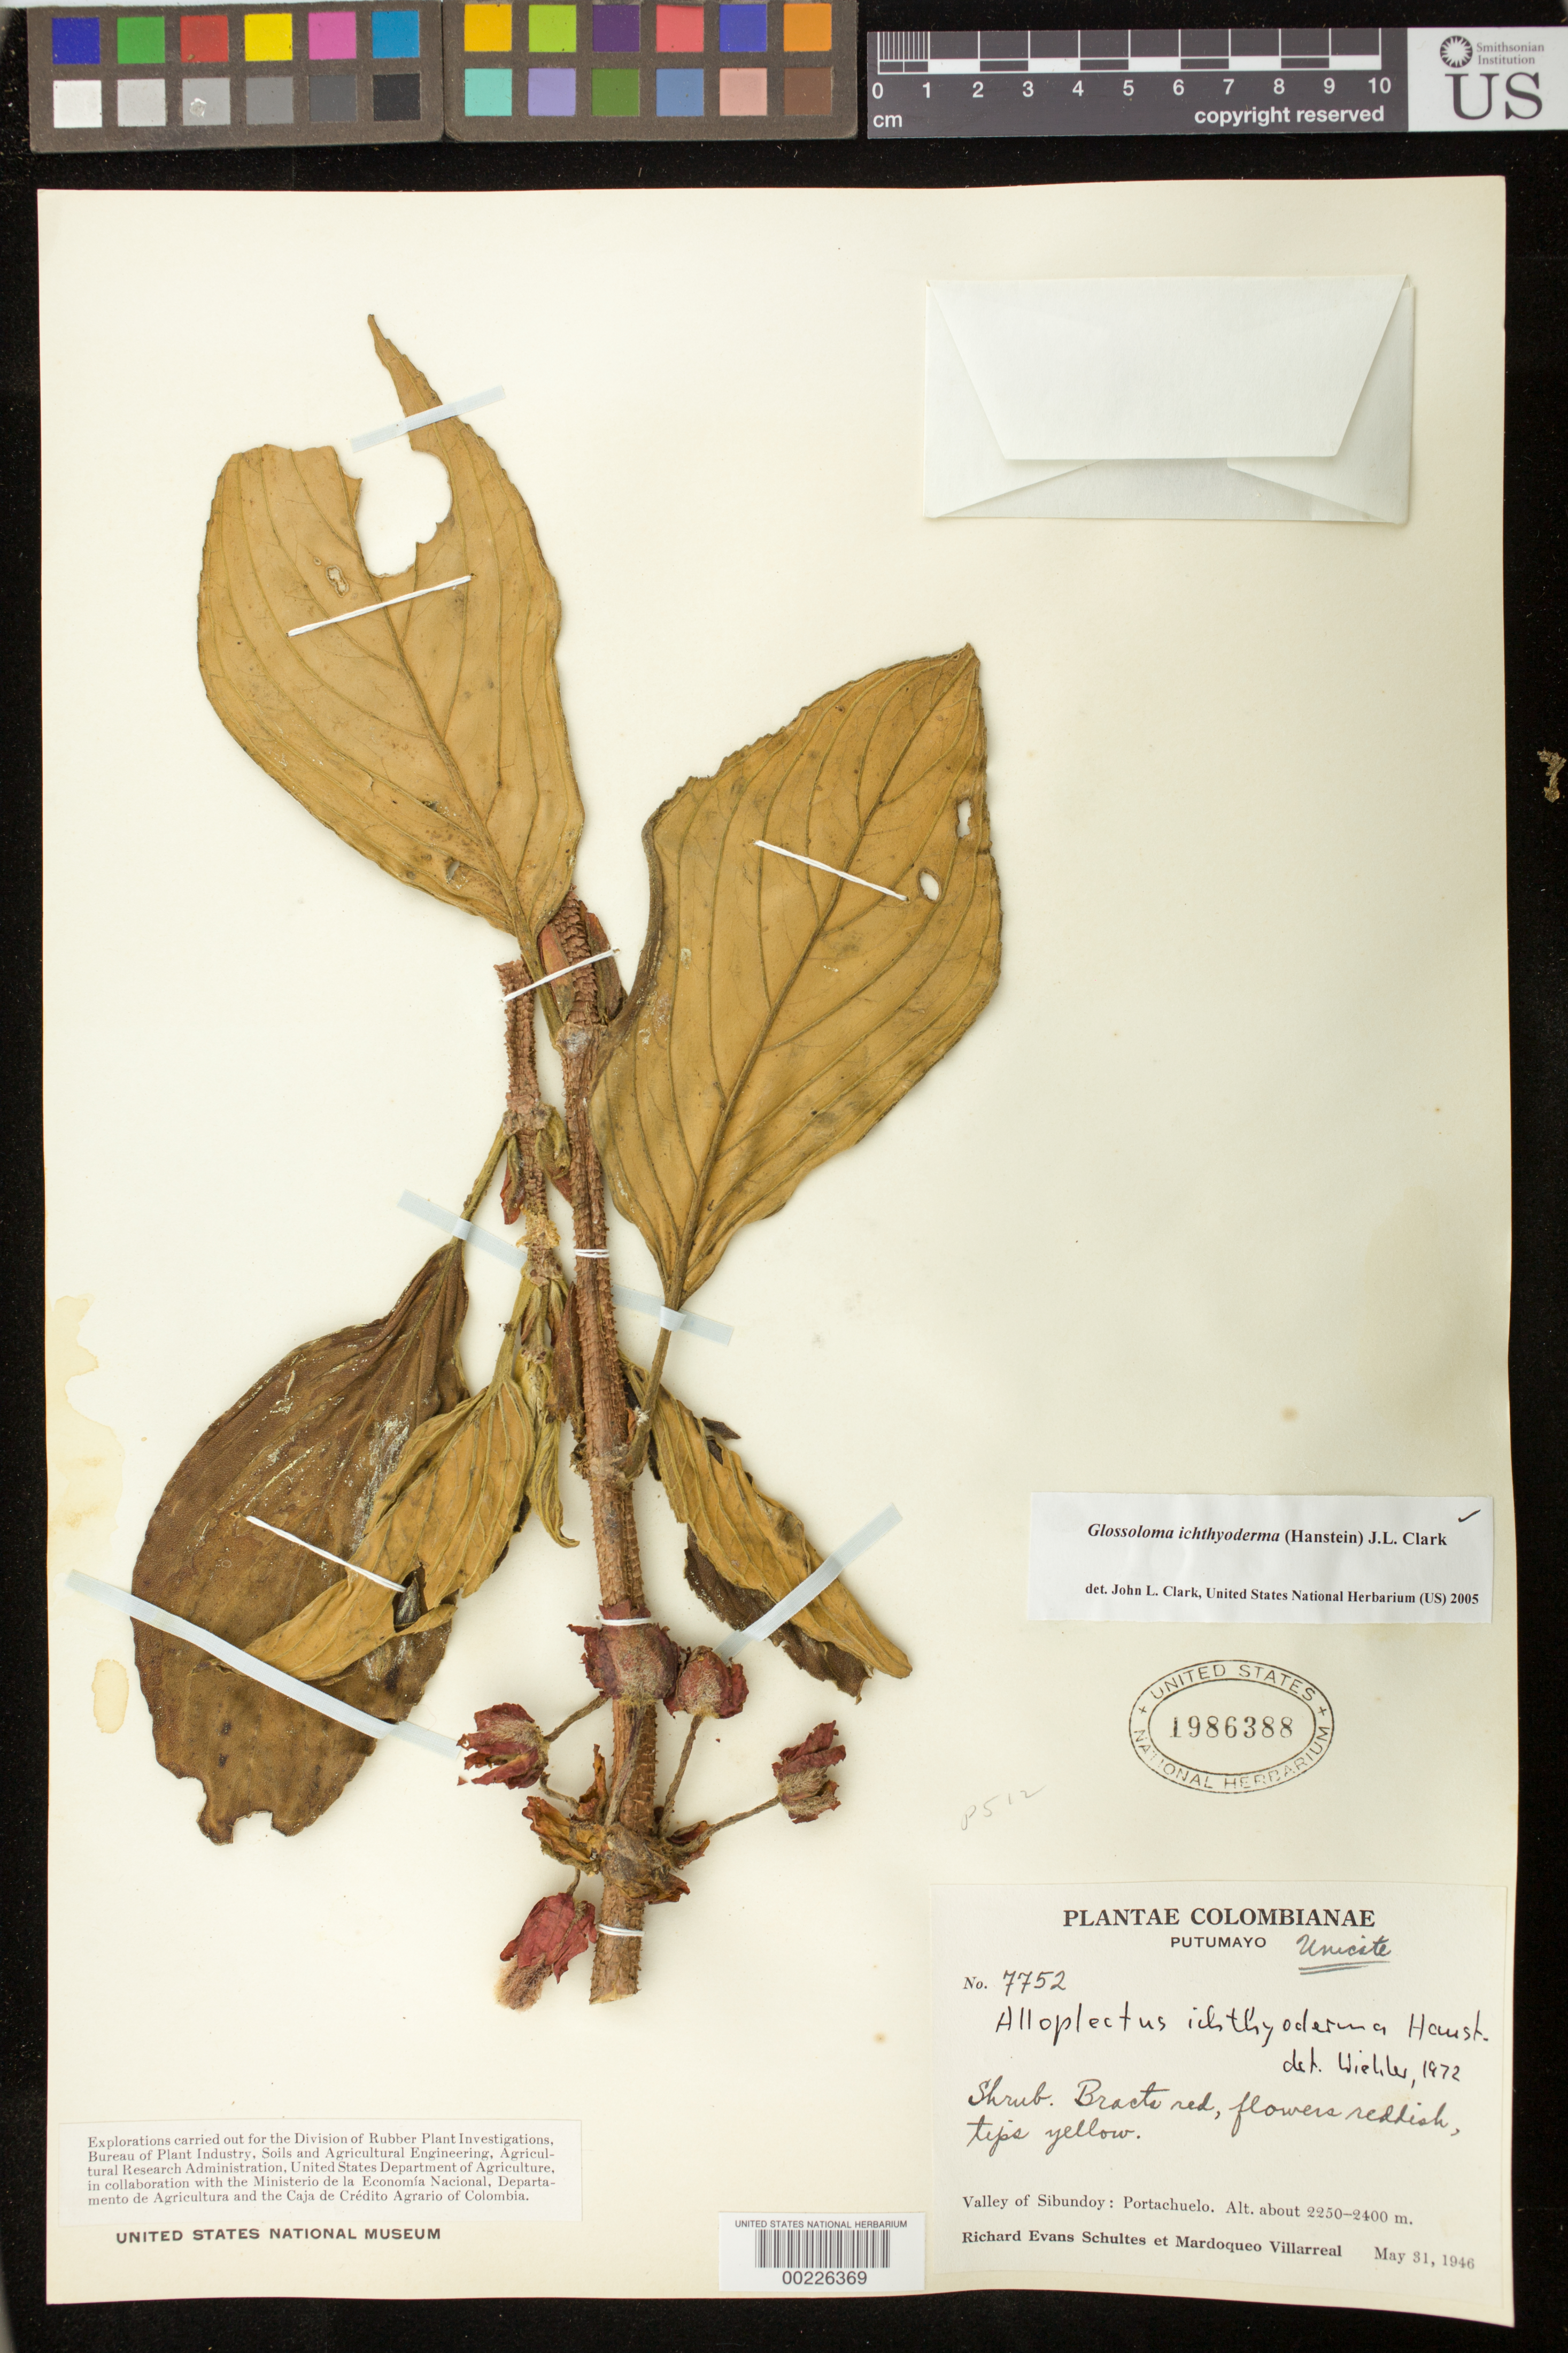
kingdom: Plantae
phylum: Tracheophyta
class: Magnoliopsida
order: Lamiales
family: Gesneriaceae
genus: Glossoloma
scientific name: Glossoloma ichthyoderma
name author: (Hanst.) J.L. Clark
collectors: R. E. Schultes & M. Villarreal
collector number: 7752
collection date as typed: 31 May 1946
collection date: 1946-05-31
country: Colombia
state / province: Putumayo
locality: Valley of Sibundoy, Portachuelo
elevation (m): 2250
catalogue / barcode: US 1986388